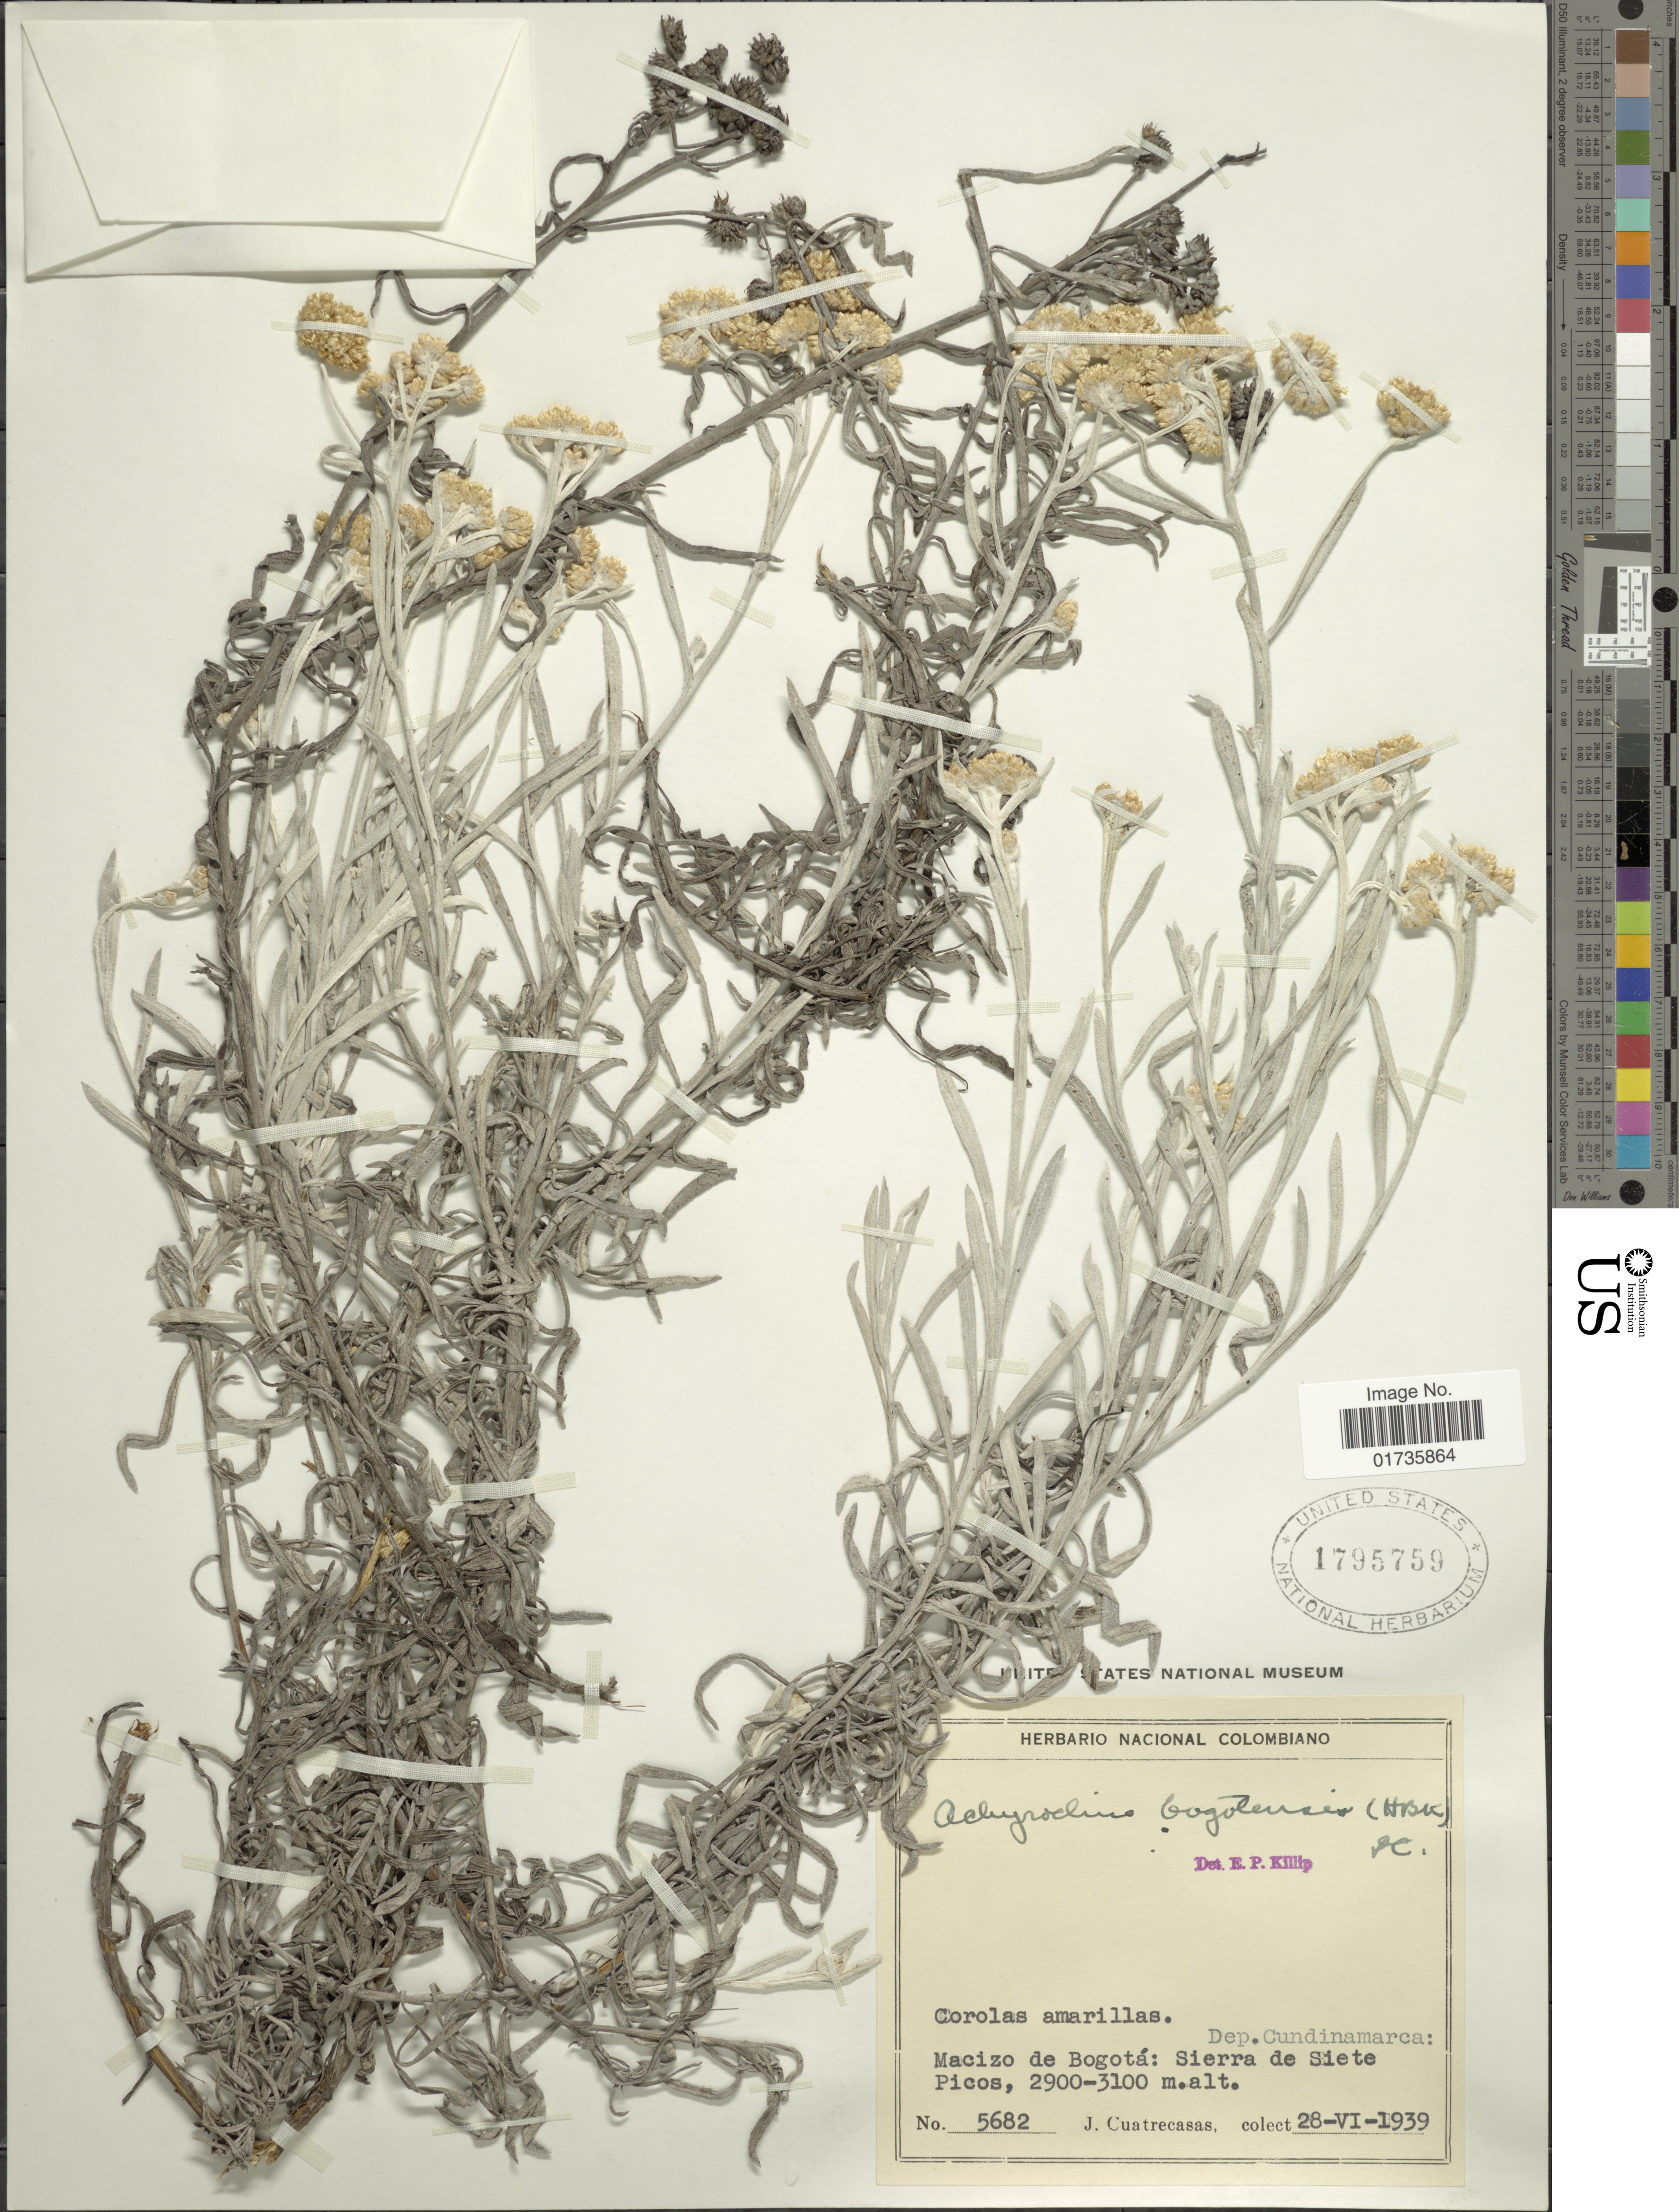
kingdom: Plantae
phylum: Tracheophyta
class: Magnoliopsida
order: Asterales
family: Asteraceae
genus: Achyrocline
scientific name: Achyrocline satureioides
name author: (Lam.) DC.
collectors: J. Cuatrecasas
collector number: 5682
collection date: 1939-06-28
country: Colombia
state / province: Cundinamarca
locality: Dep. Cundinamarca: Macizo de Bogotá: Sierra de Siete Picos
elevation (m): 2900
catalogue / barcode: US 1795759